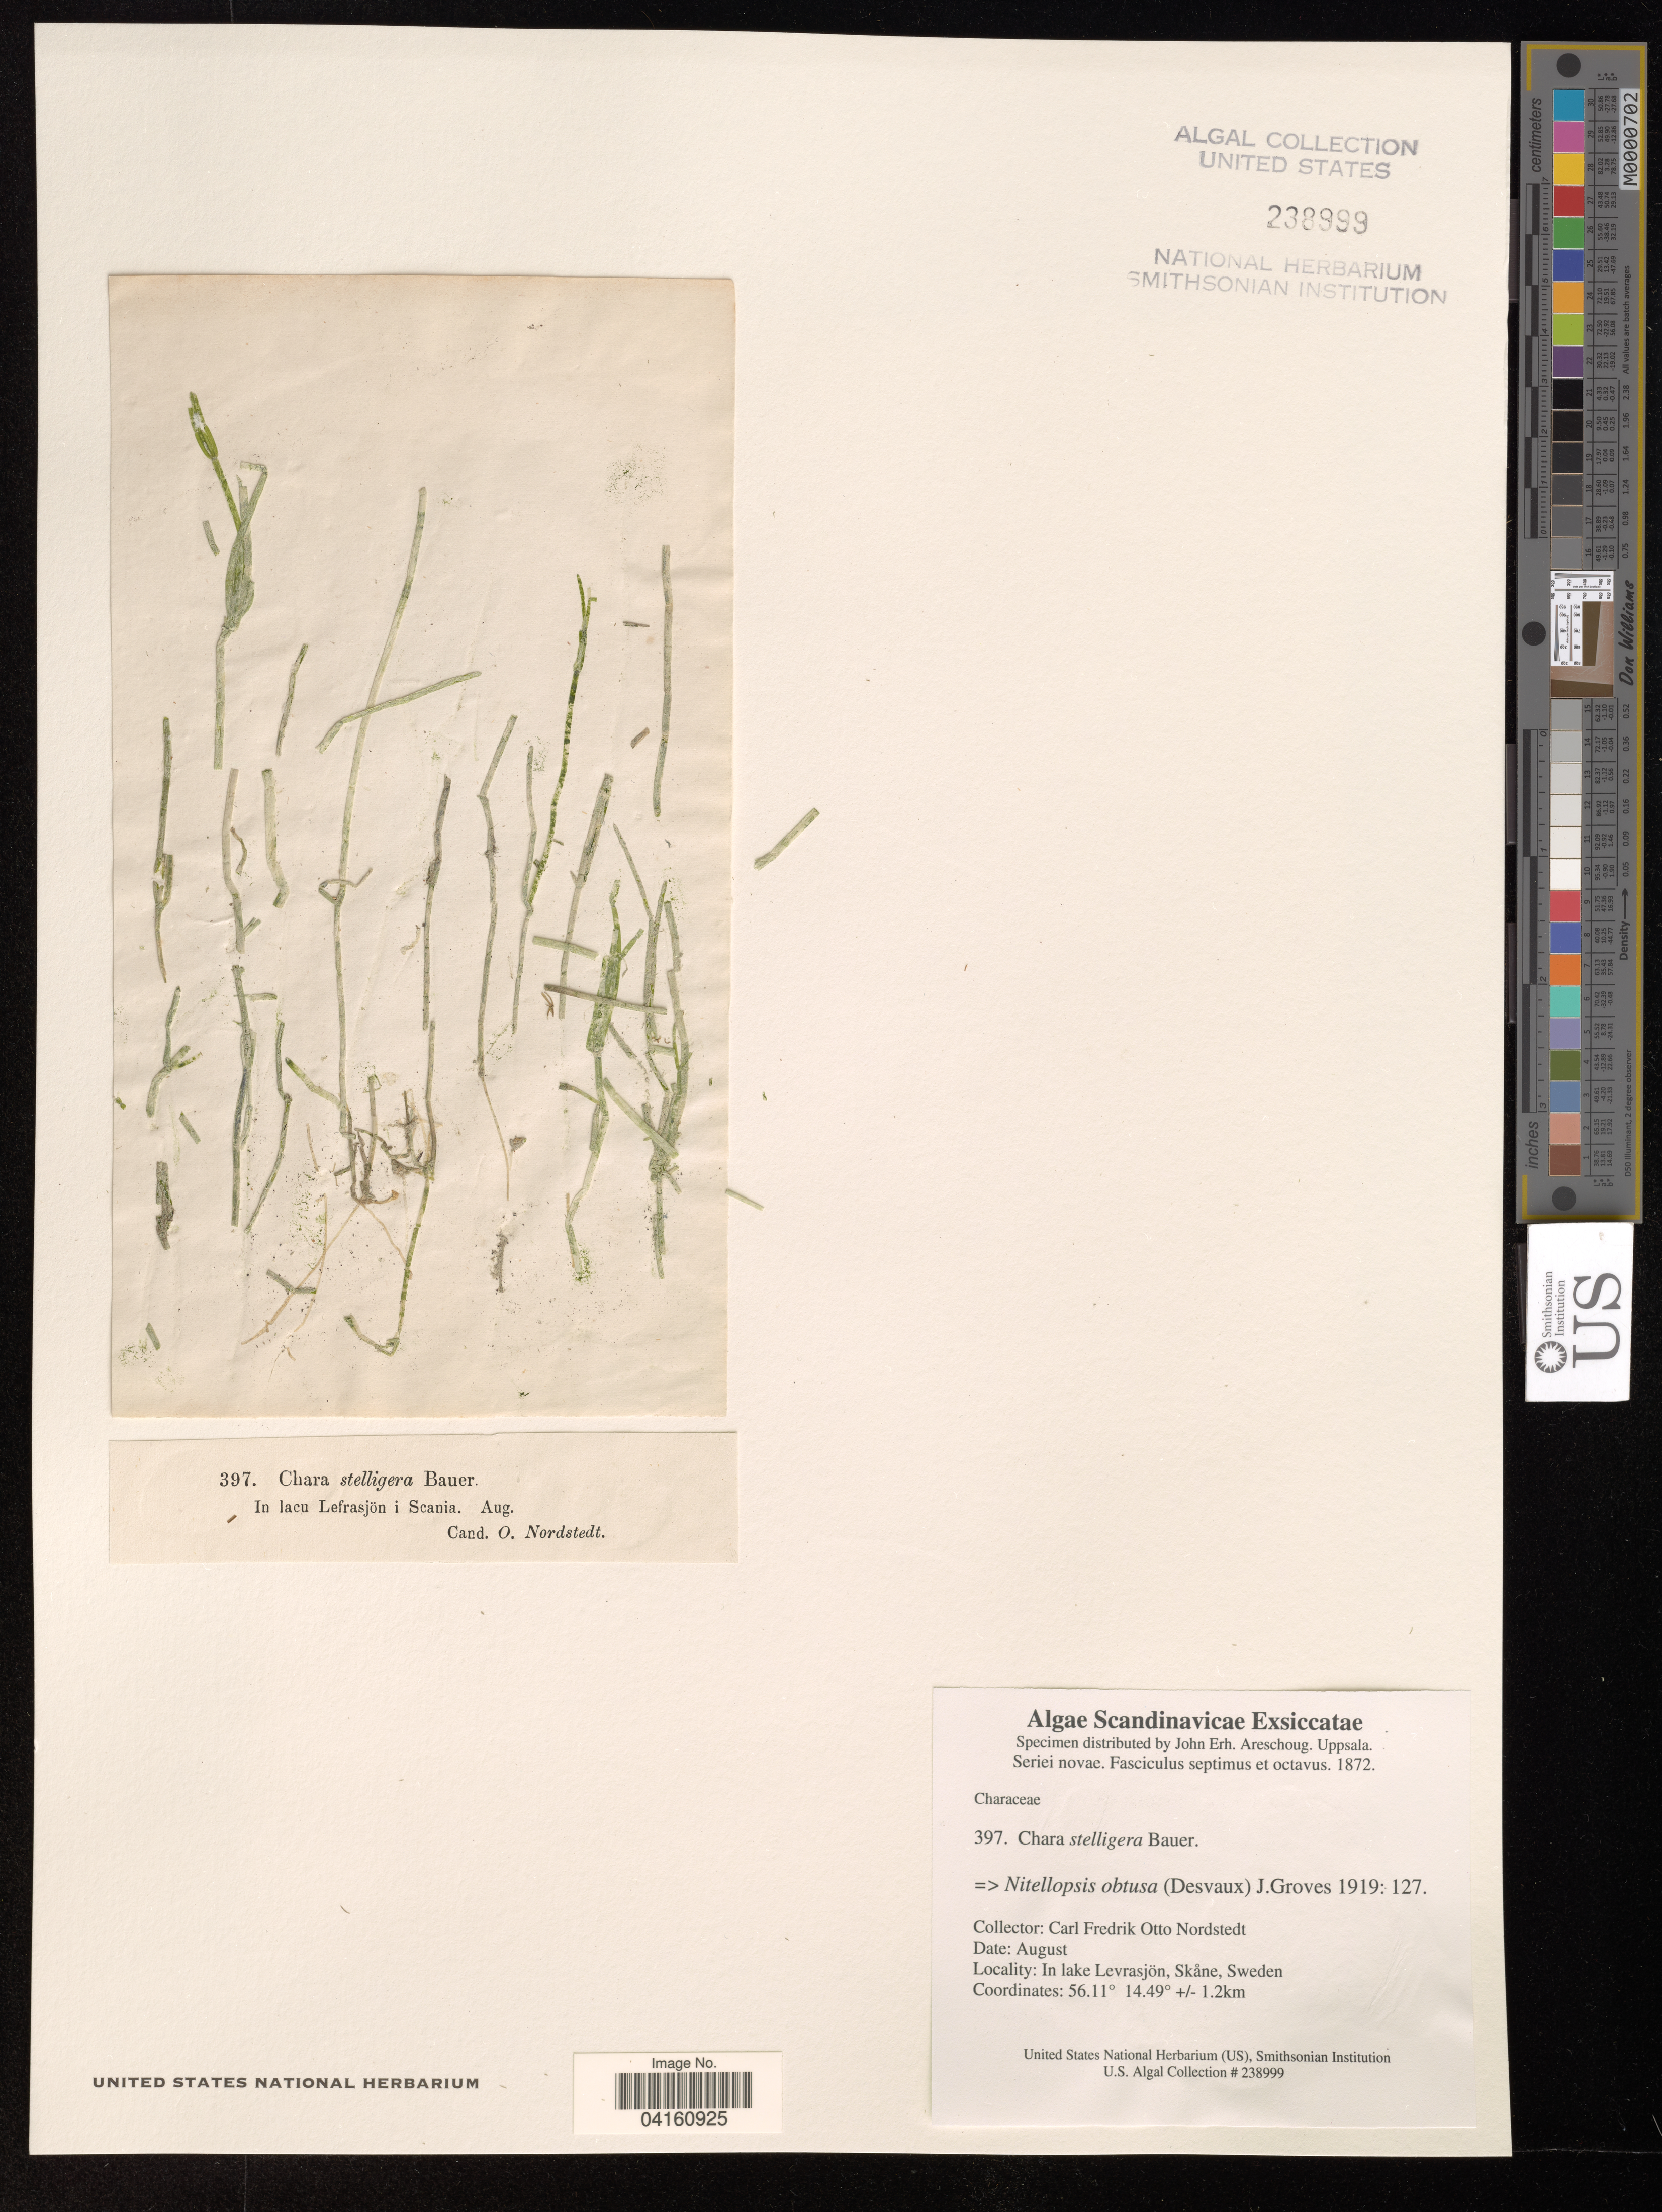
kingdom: Plantae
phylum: Charophyta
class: Charophyceae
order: Charales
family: Characeae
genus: Nitellopsis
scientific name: Nitellopsis obtusa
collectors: C. F. O. Nordstedt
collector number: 397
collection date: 1872-08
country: Sweden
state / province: Skåne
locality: In Lake Levrasjon, Skane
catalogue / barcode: US 238999